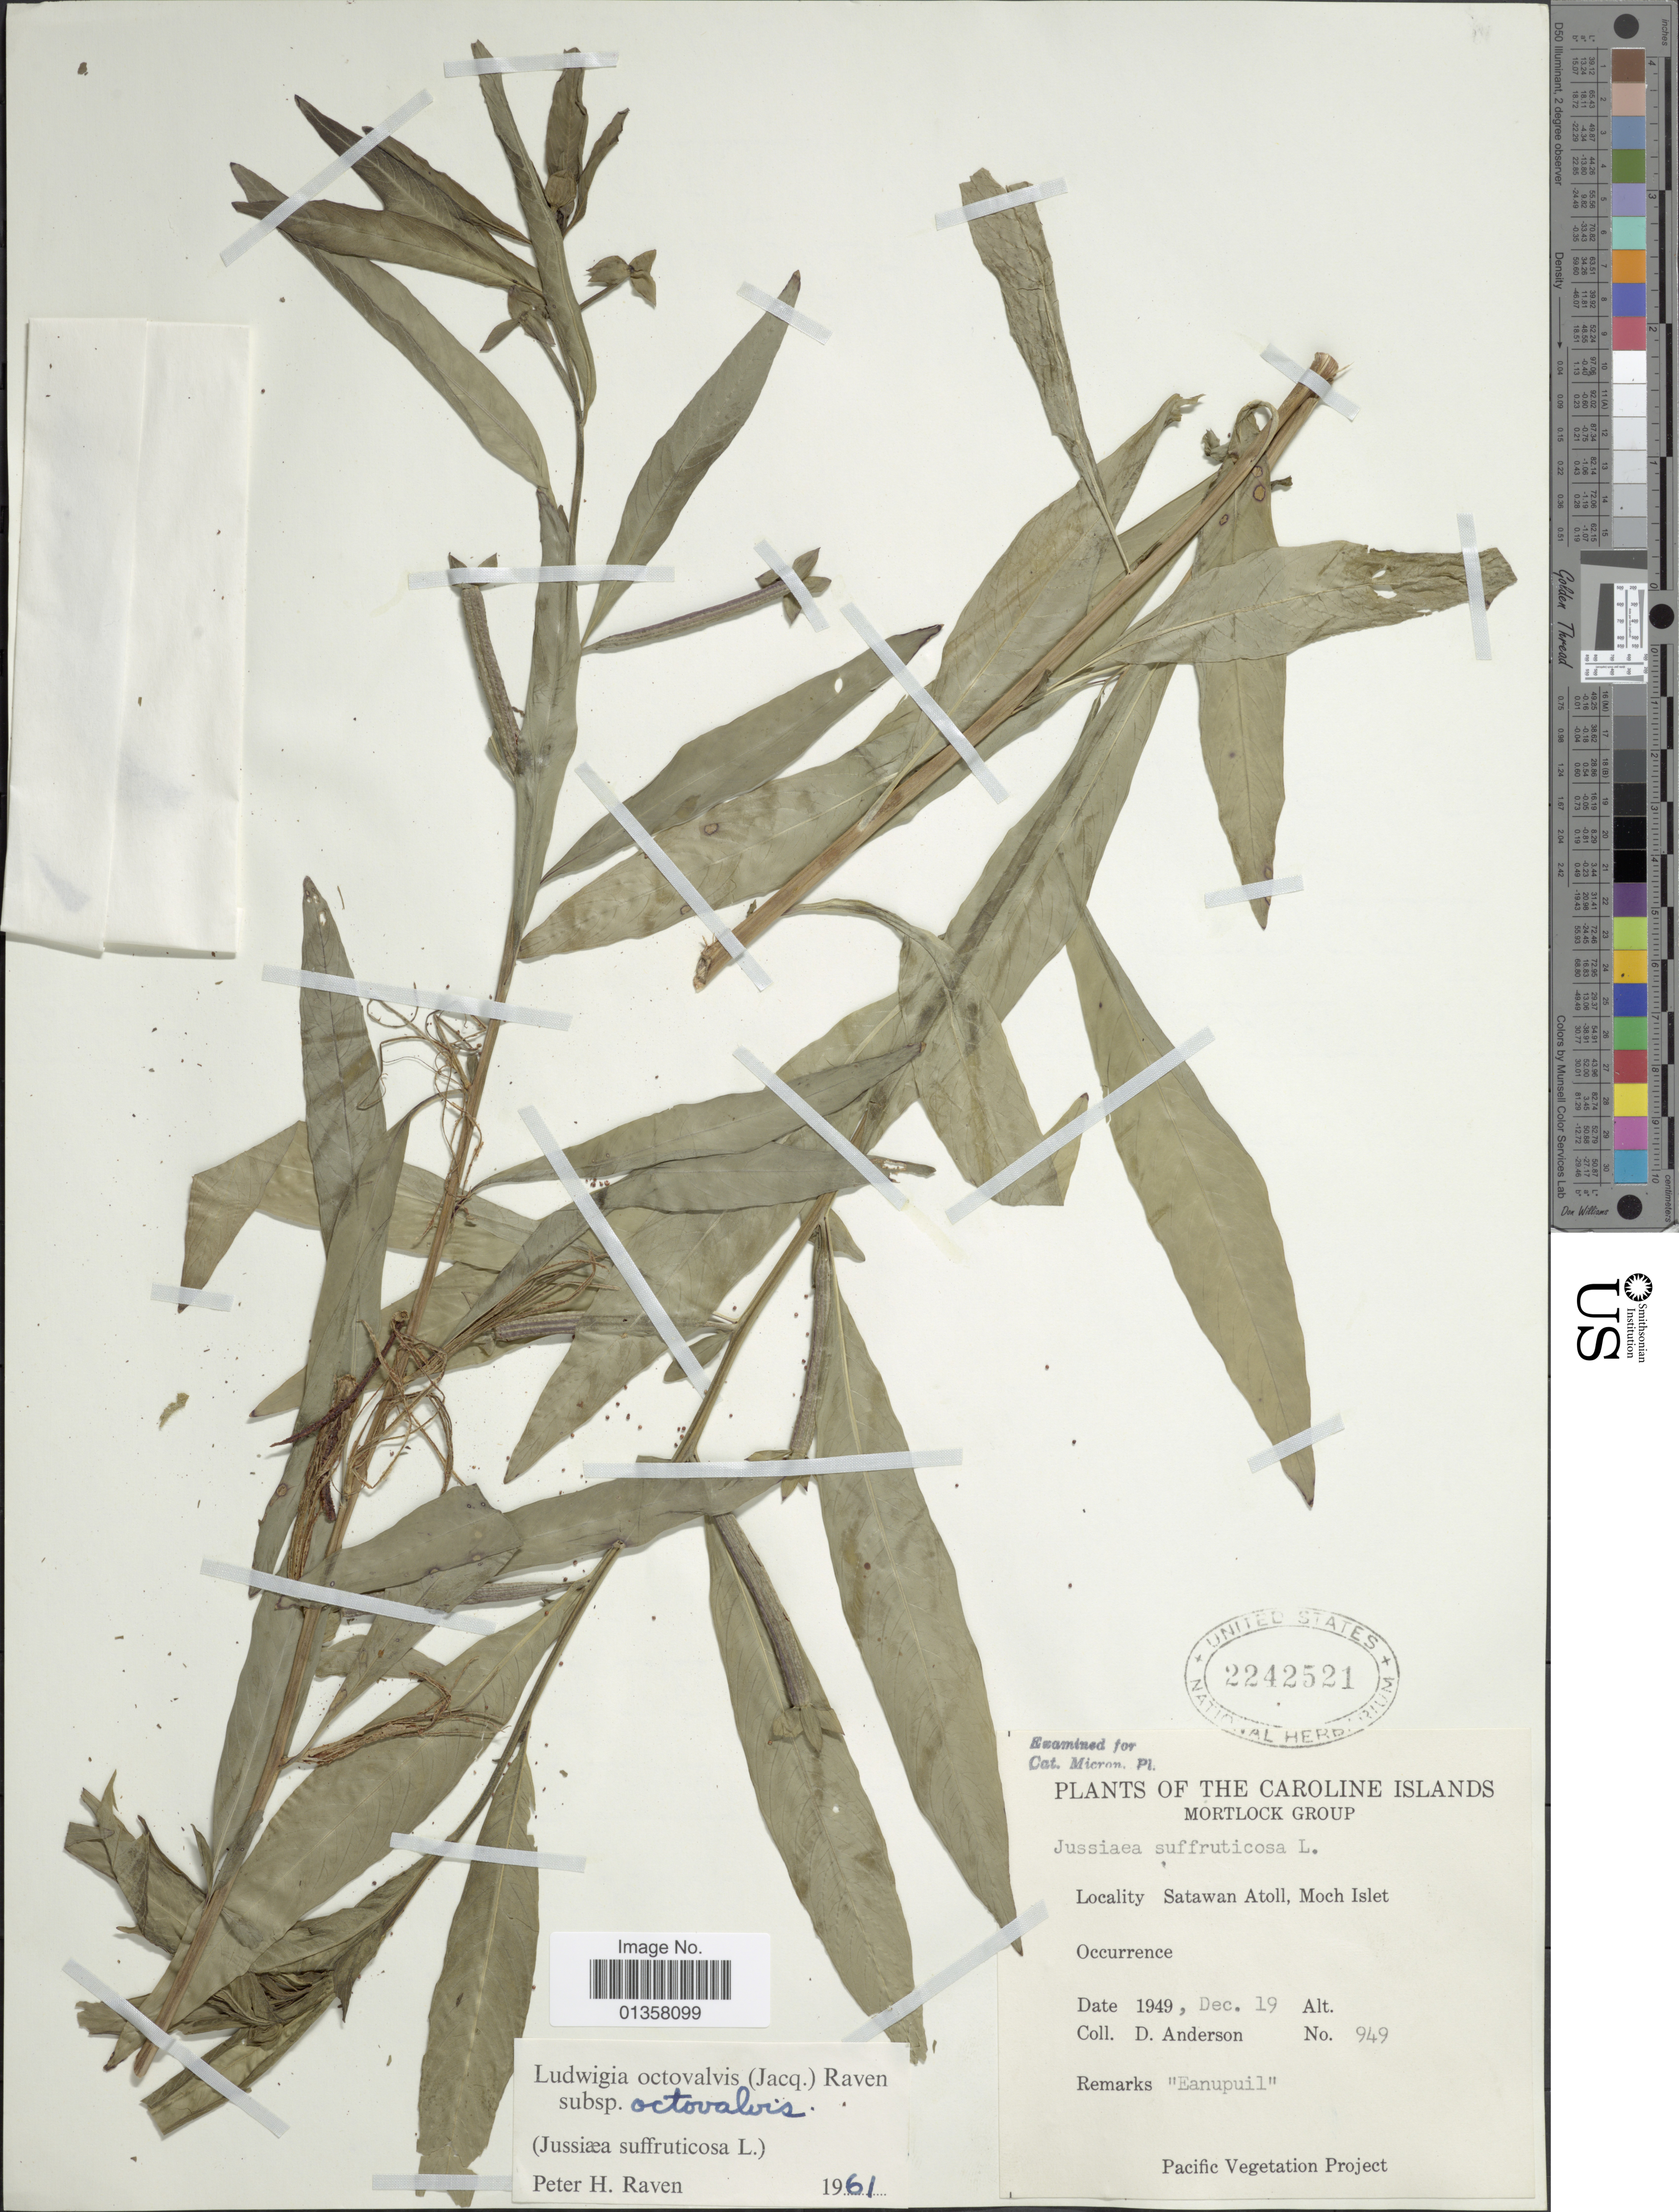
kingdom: Plantae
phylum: Tracheophyta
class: Magnoliopsida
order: Myrtales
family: Onagraceae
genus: Ludwigia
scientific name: Ludwigia octovalvis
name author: (Jacq.) P.H. Raven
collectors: D. Anderson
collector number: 949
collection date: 1949-12-19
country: Micronesia, Federated States of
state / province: Truk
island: Satawan Atoll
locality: The Caroline Islands, Mortlock Group, Satawan Atoll, Moch Islet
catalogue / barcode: US 2242521